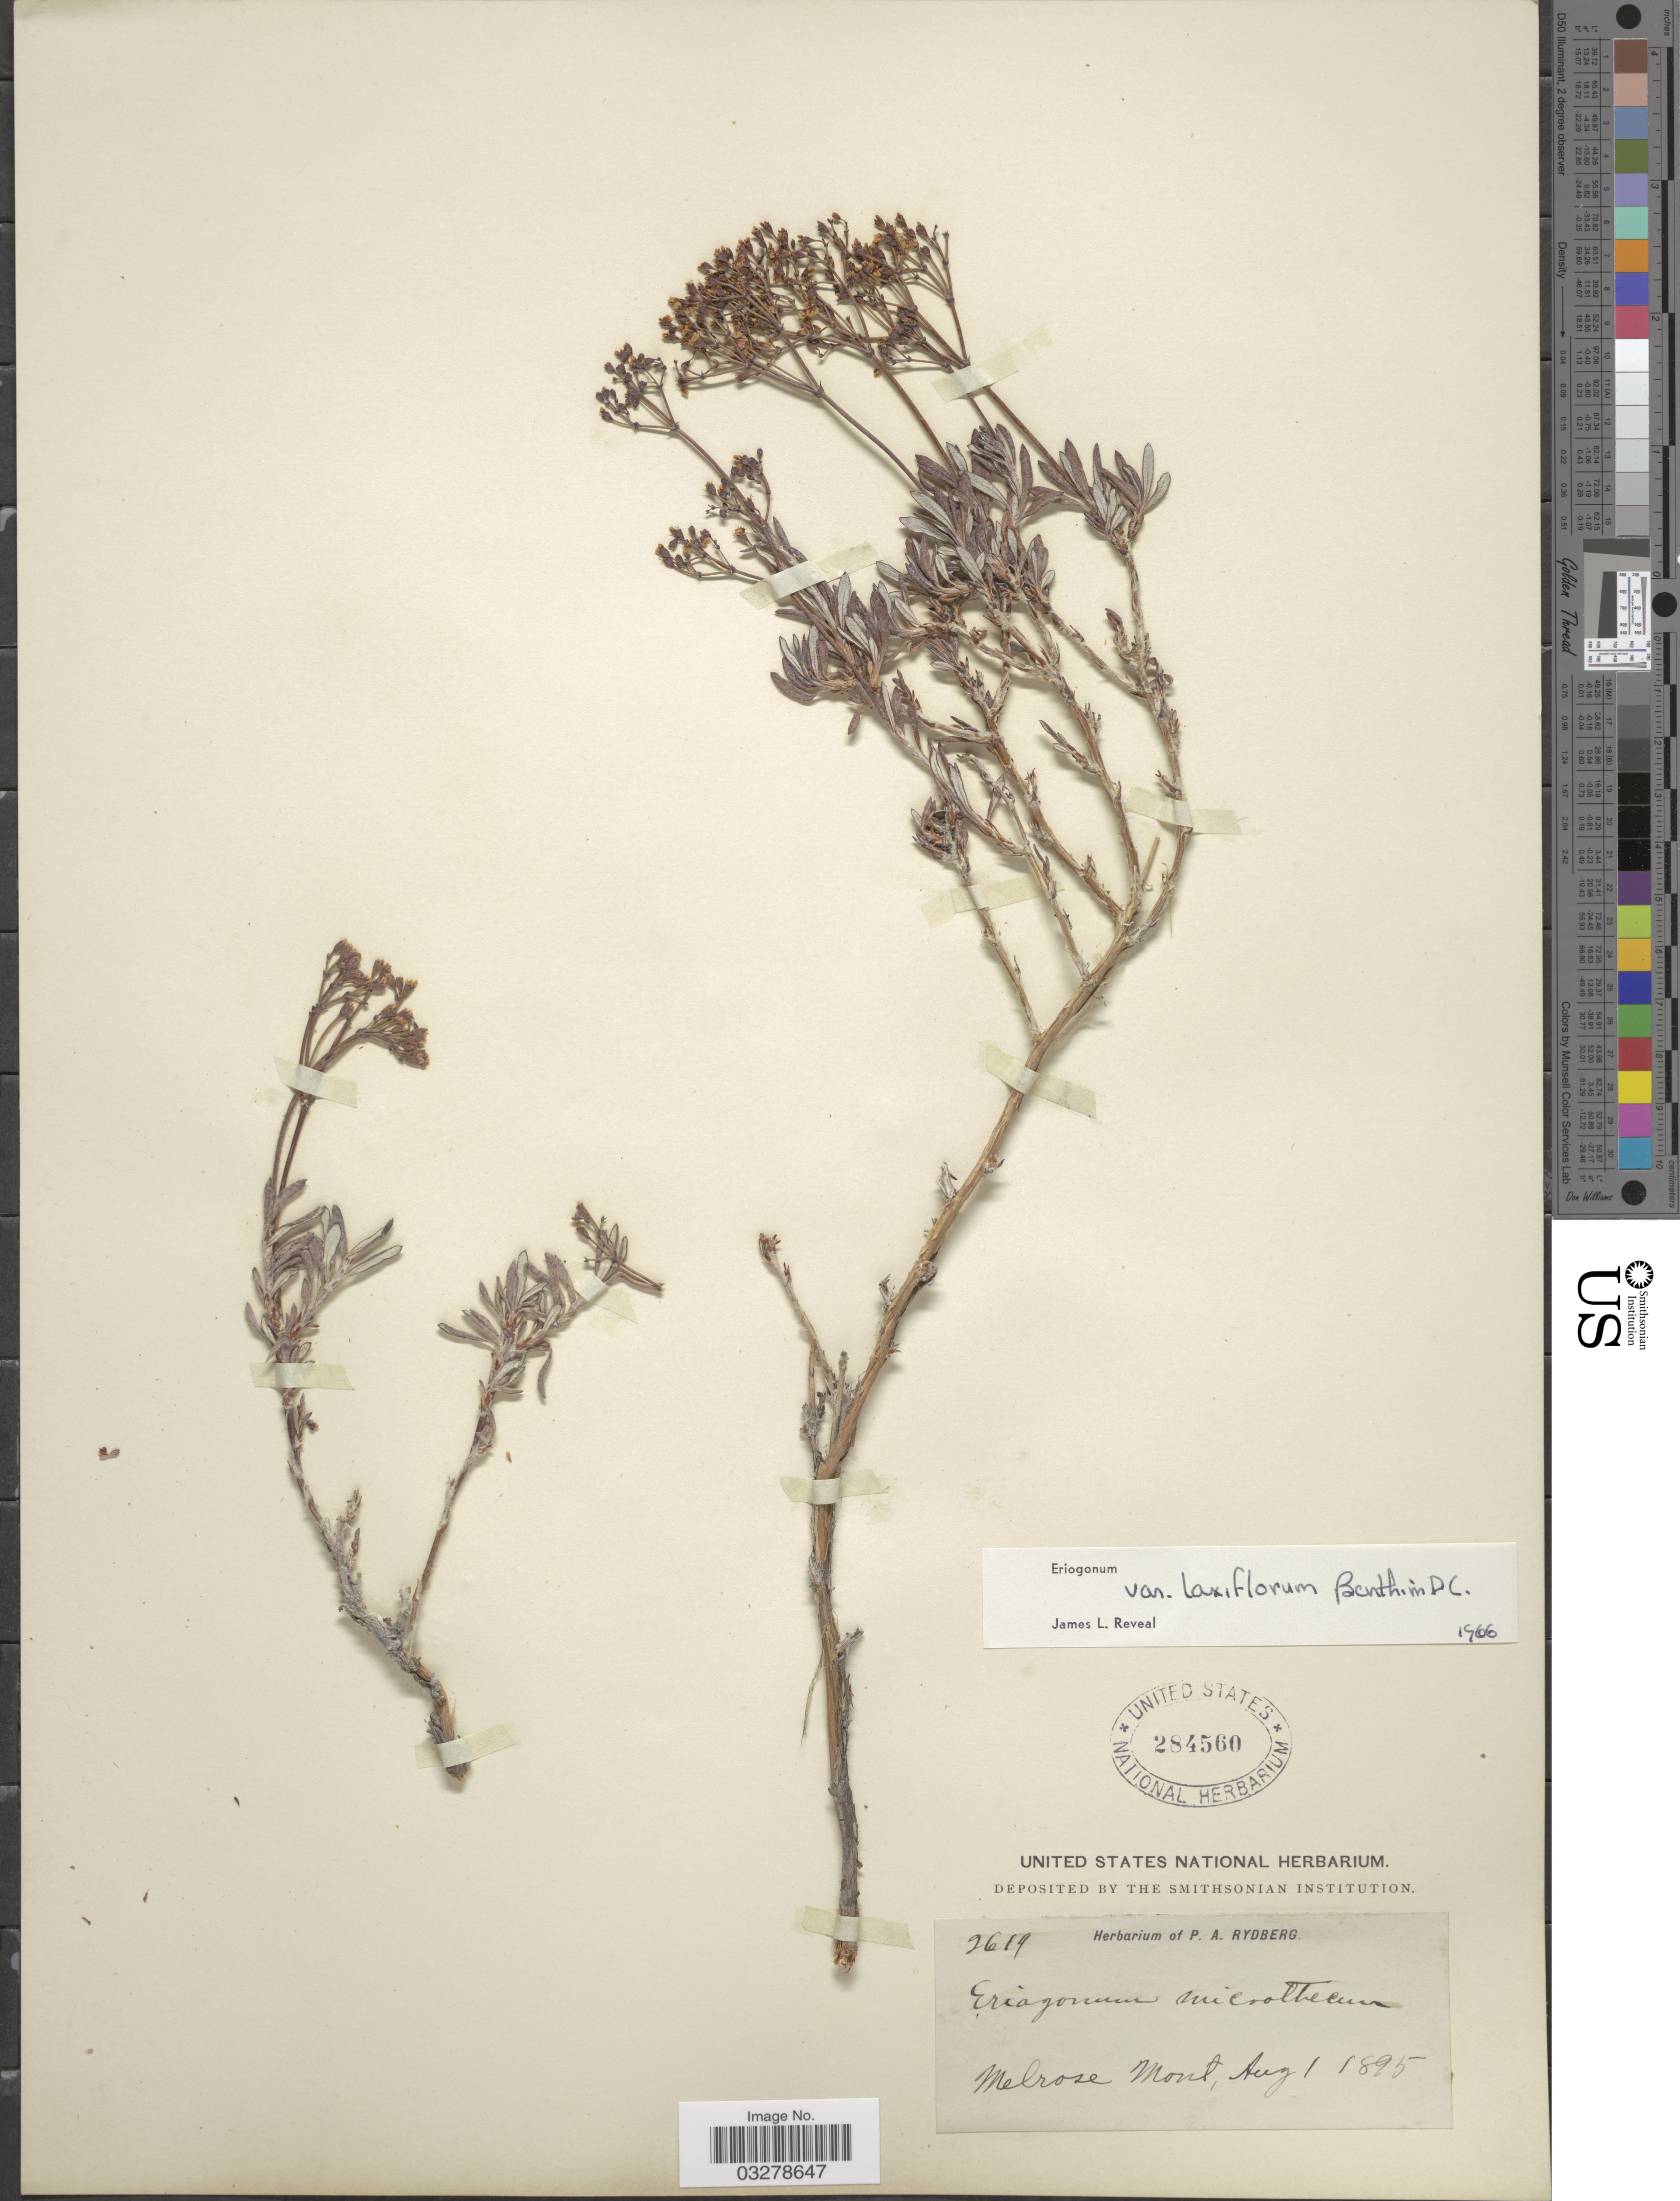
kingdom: Plantae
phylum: Tracheophyta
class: Magnoliopsida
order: Caryophyllales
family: Polygonaceae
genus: Eriogonum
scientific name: Eriogonum microtheca var. laxiflorum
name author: Hook.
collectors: ex herb. P. A. Rydberg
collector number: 2619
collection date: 1895-08-01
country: United States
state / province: Montana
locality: Melrose.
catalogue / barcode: US 284560